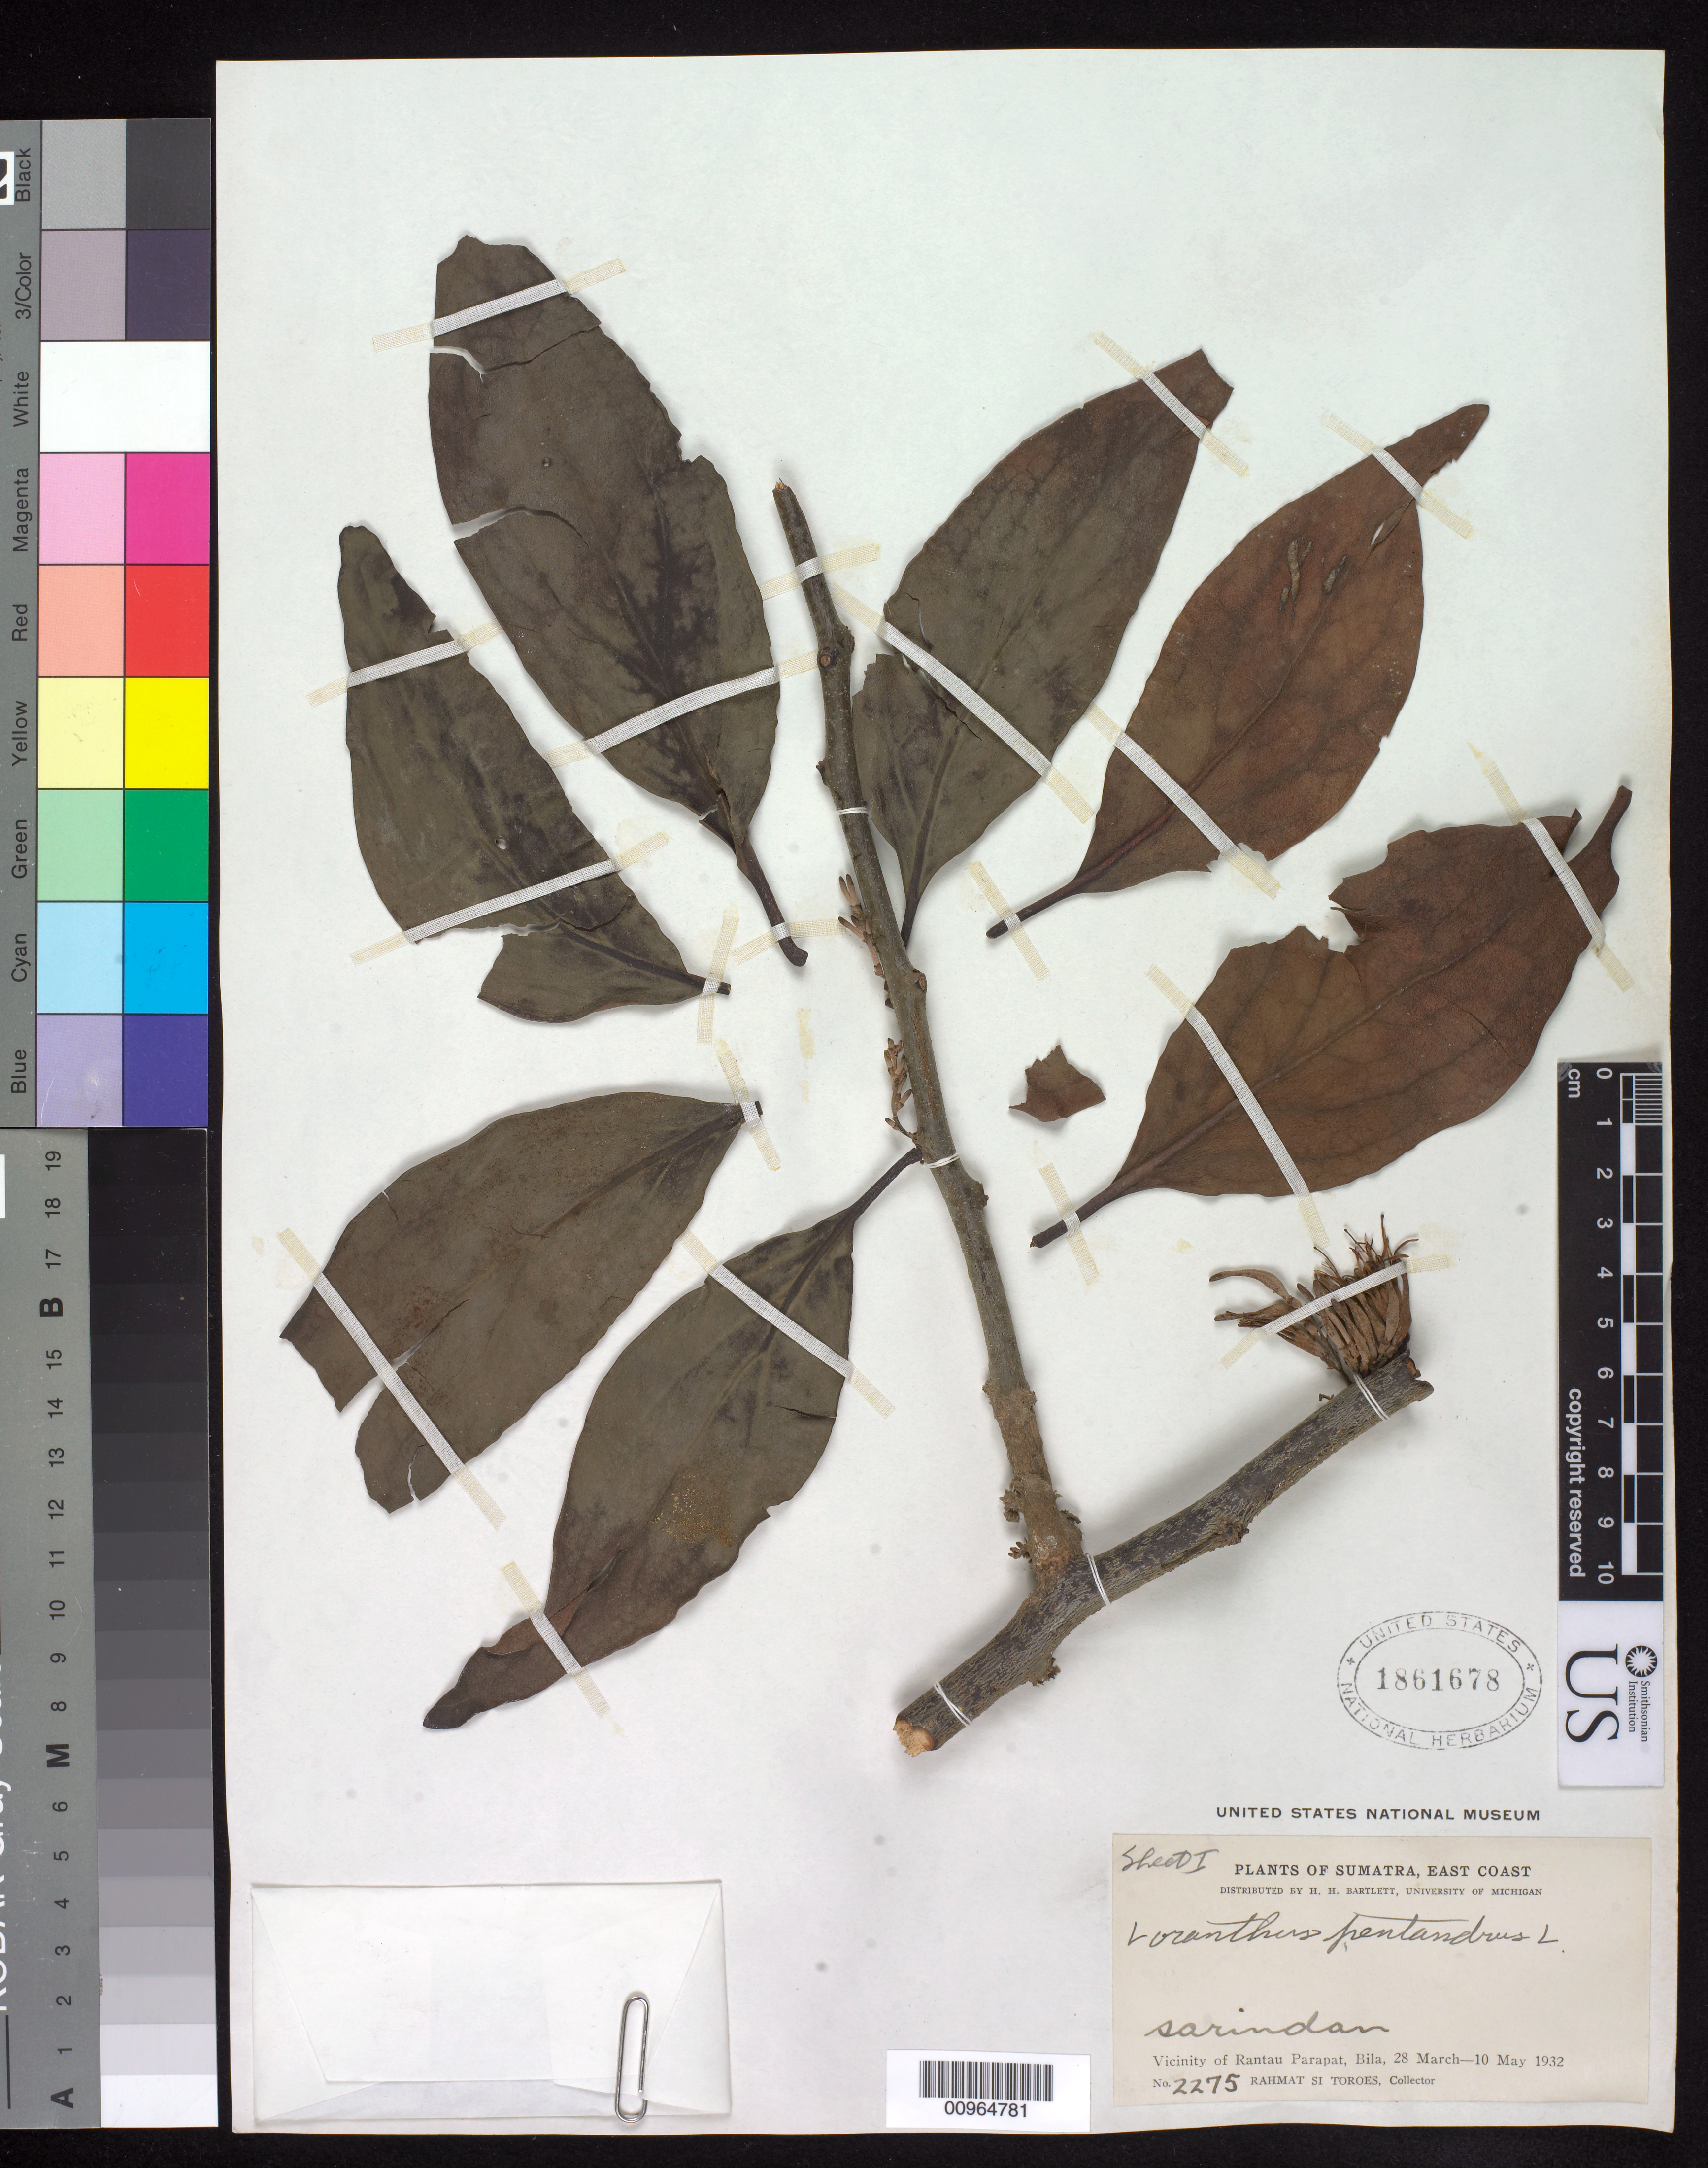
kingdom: Plantae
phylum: Tracheophyta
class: Magnoliopsida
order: Santalales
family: Loranthaceae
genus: Loranthus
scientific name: Loranthus pentandrus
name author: L.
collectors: Rahmat Si Boeea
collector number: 2275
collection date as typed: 28 Mar 1932 to 10 May 1932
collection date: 1932-03-28/1932-05-10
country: Indonesia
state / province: Sumatra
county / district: North Sumatra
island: Sumatra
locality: Vicinity of Rantau Parapat, Bila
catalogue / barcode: US 1861678